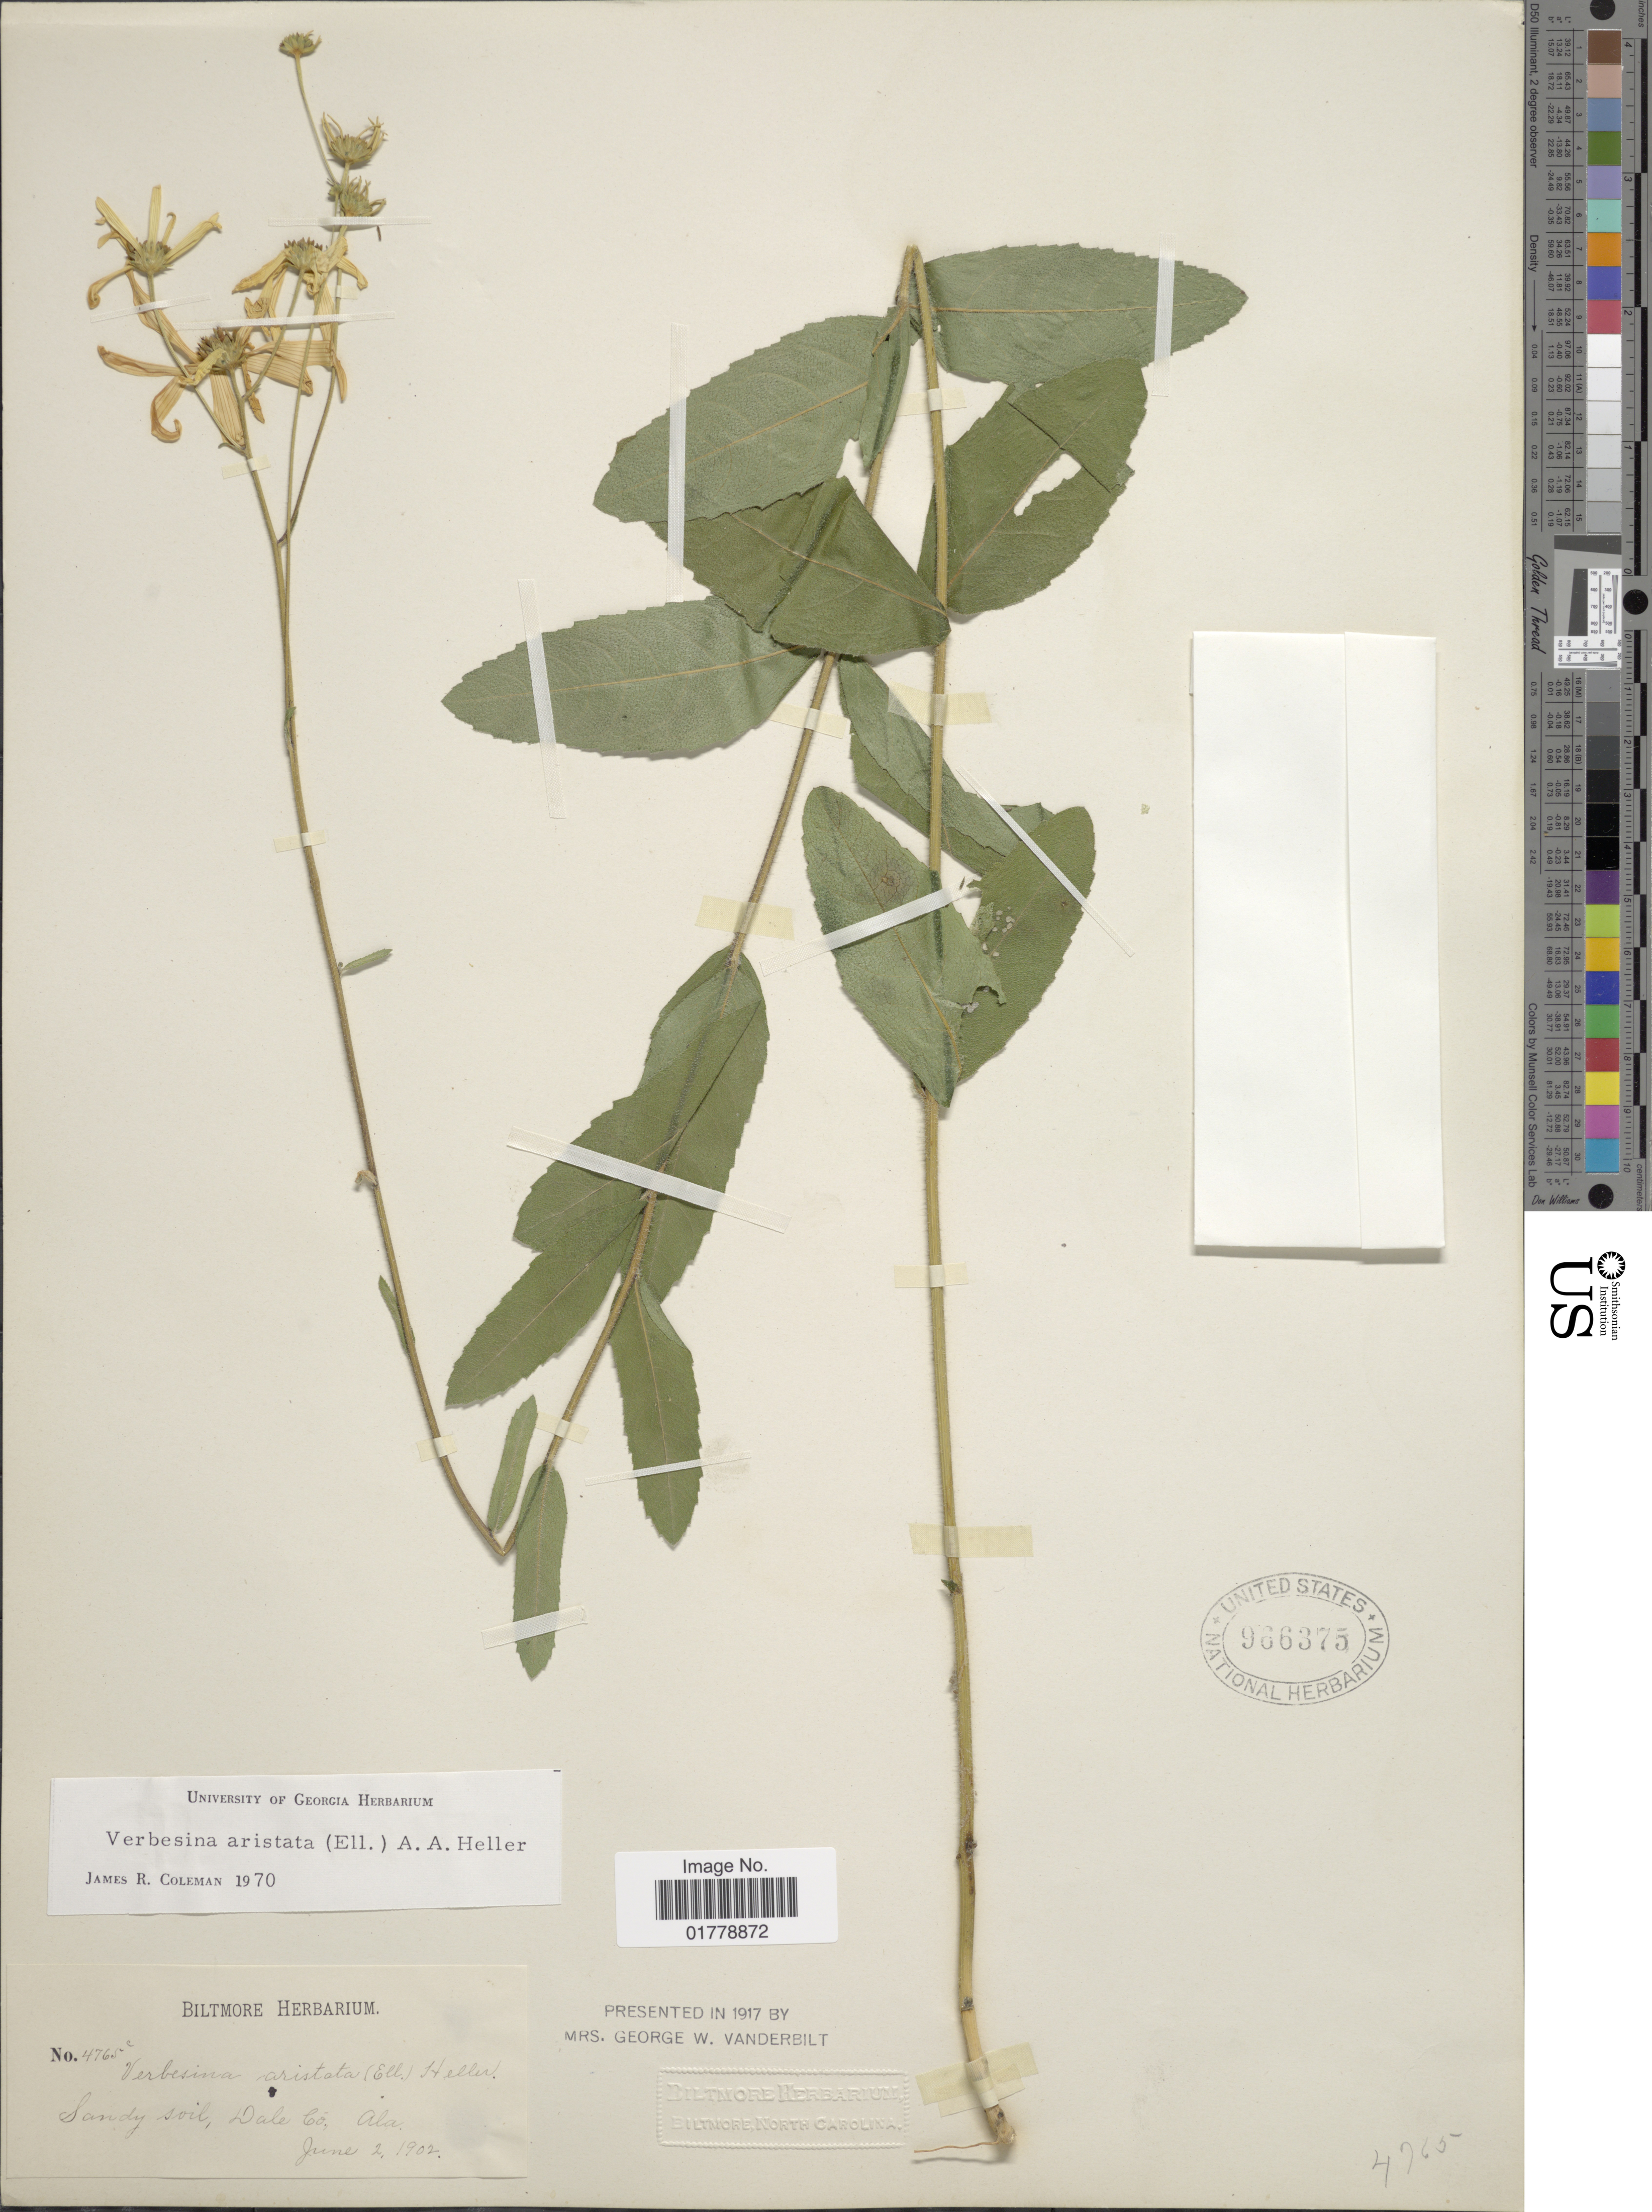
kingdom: Plantae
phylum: Tracheophyta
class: Magnoliopsida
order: Asterales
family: Asteraceae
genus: Verbesina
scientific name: Verbesina aristata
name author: (Elliott) A. Heller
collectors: ex herb. Biltmore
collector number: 4765c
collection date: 1902-06-02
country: United States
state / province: Alabama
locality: Sandy soil, Dale Co., Ala.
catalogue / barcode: US 966375